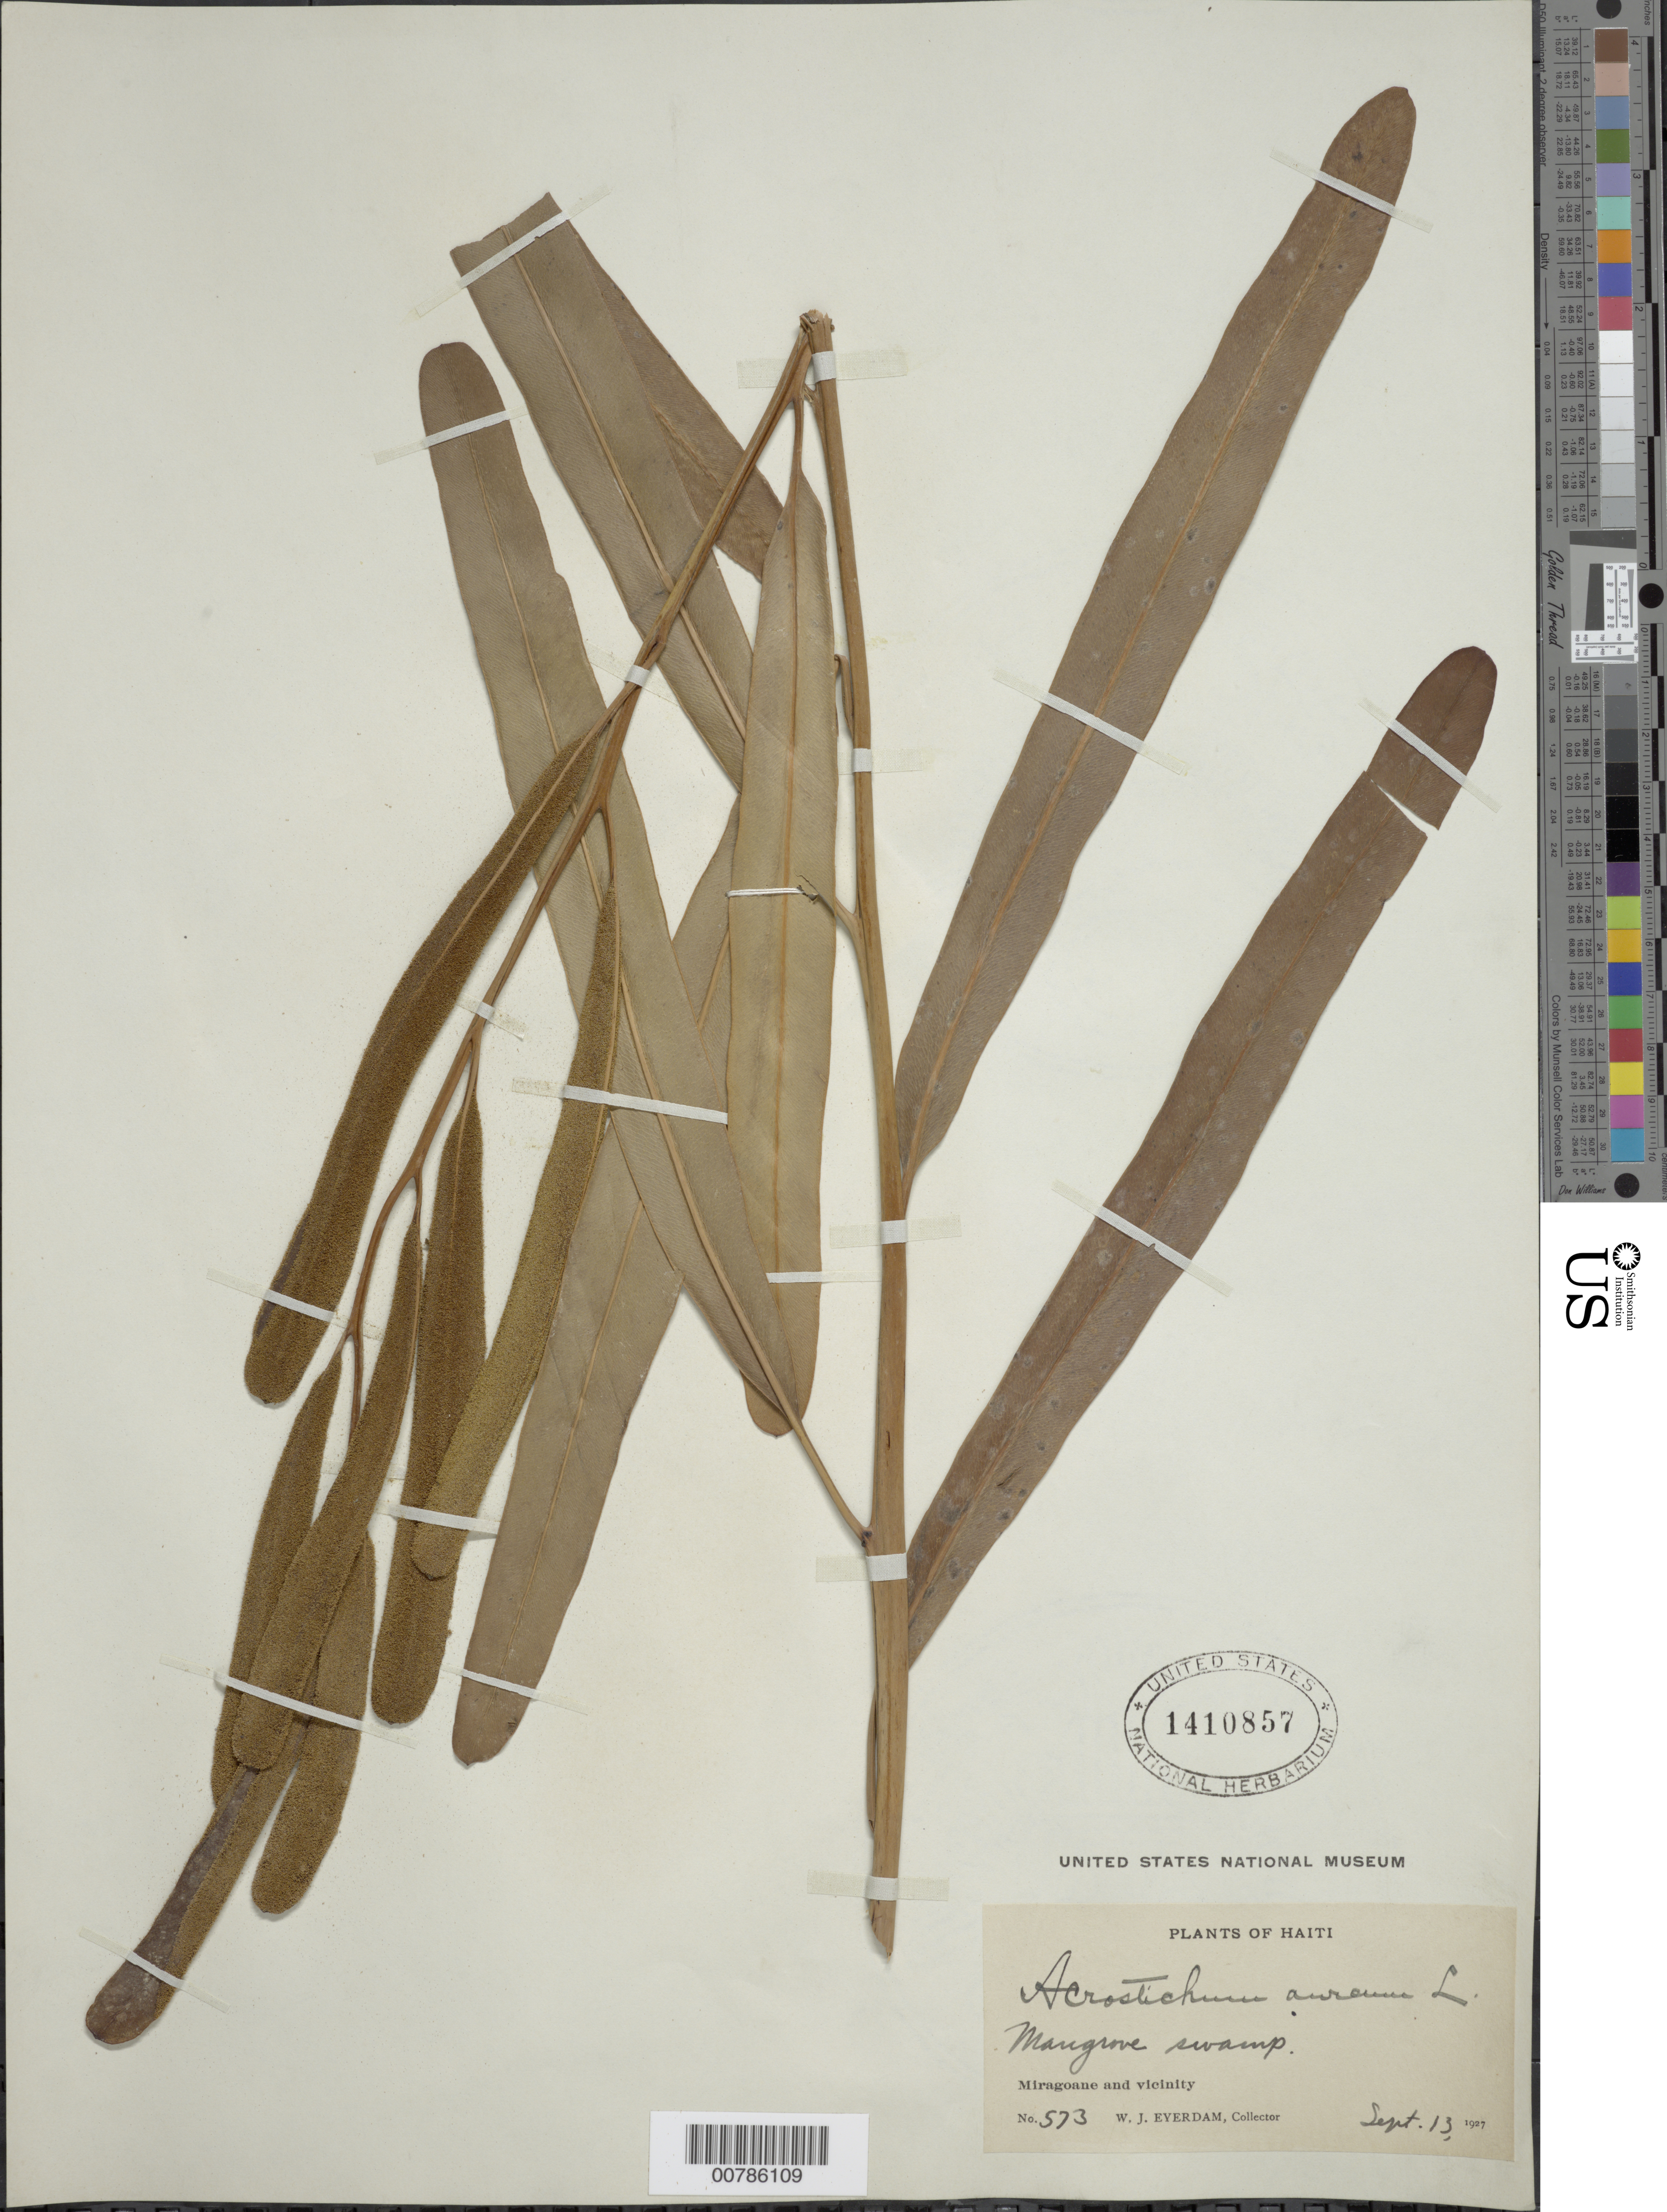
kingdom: Plantae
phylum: Tracheophyta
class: Polypodiopsida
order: Polypodiales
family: Pteridaceae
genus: Acrostichum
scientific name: Acrostichum aureum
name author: L.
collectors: W. J. Eyerdam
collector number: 573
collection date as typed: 13 Sep 1927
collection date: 1927-09-13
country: Haiti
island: Hispaniola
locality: Miragoane and vicinity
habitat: Mangrove swamp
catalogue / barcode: US 1410857